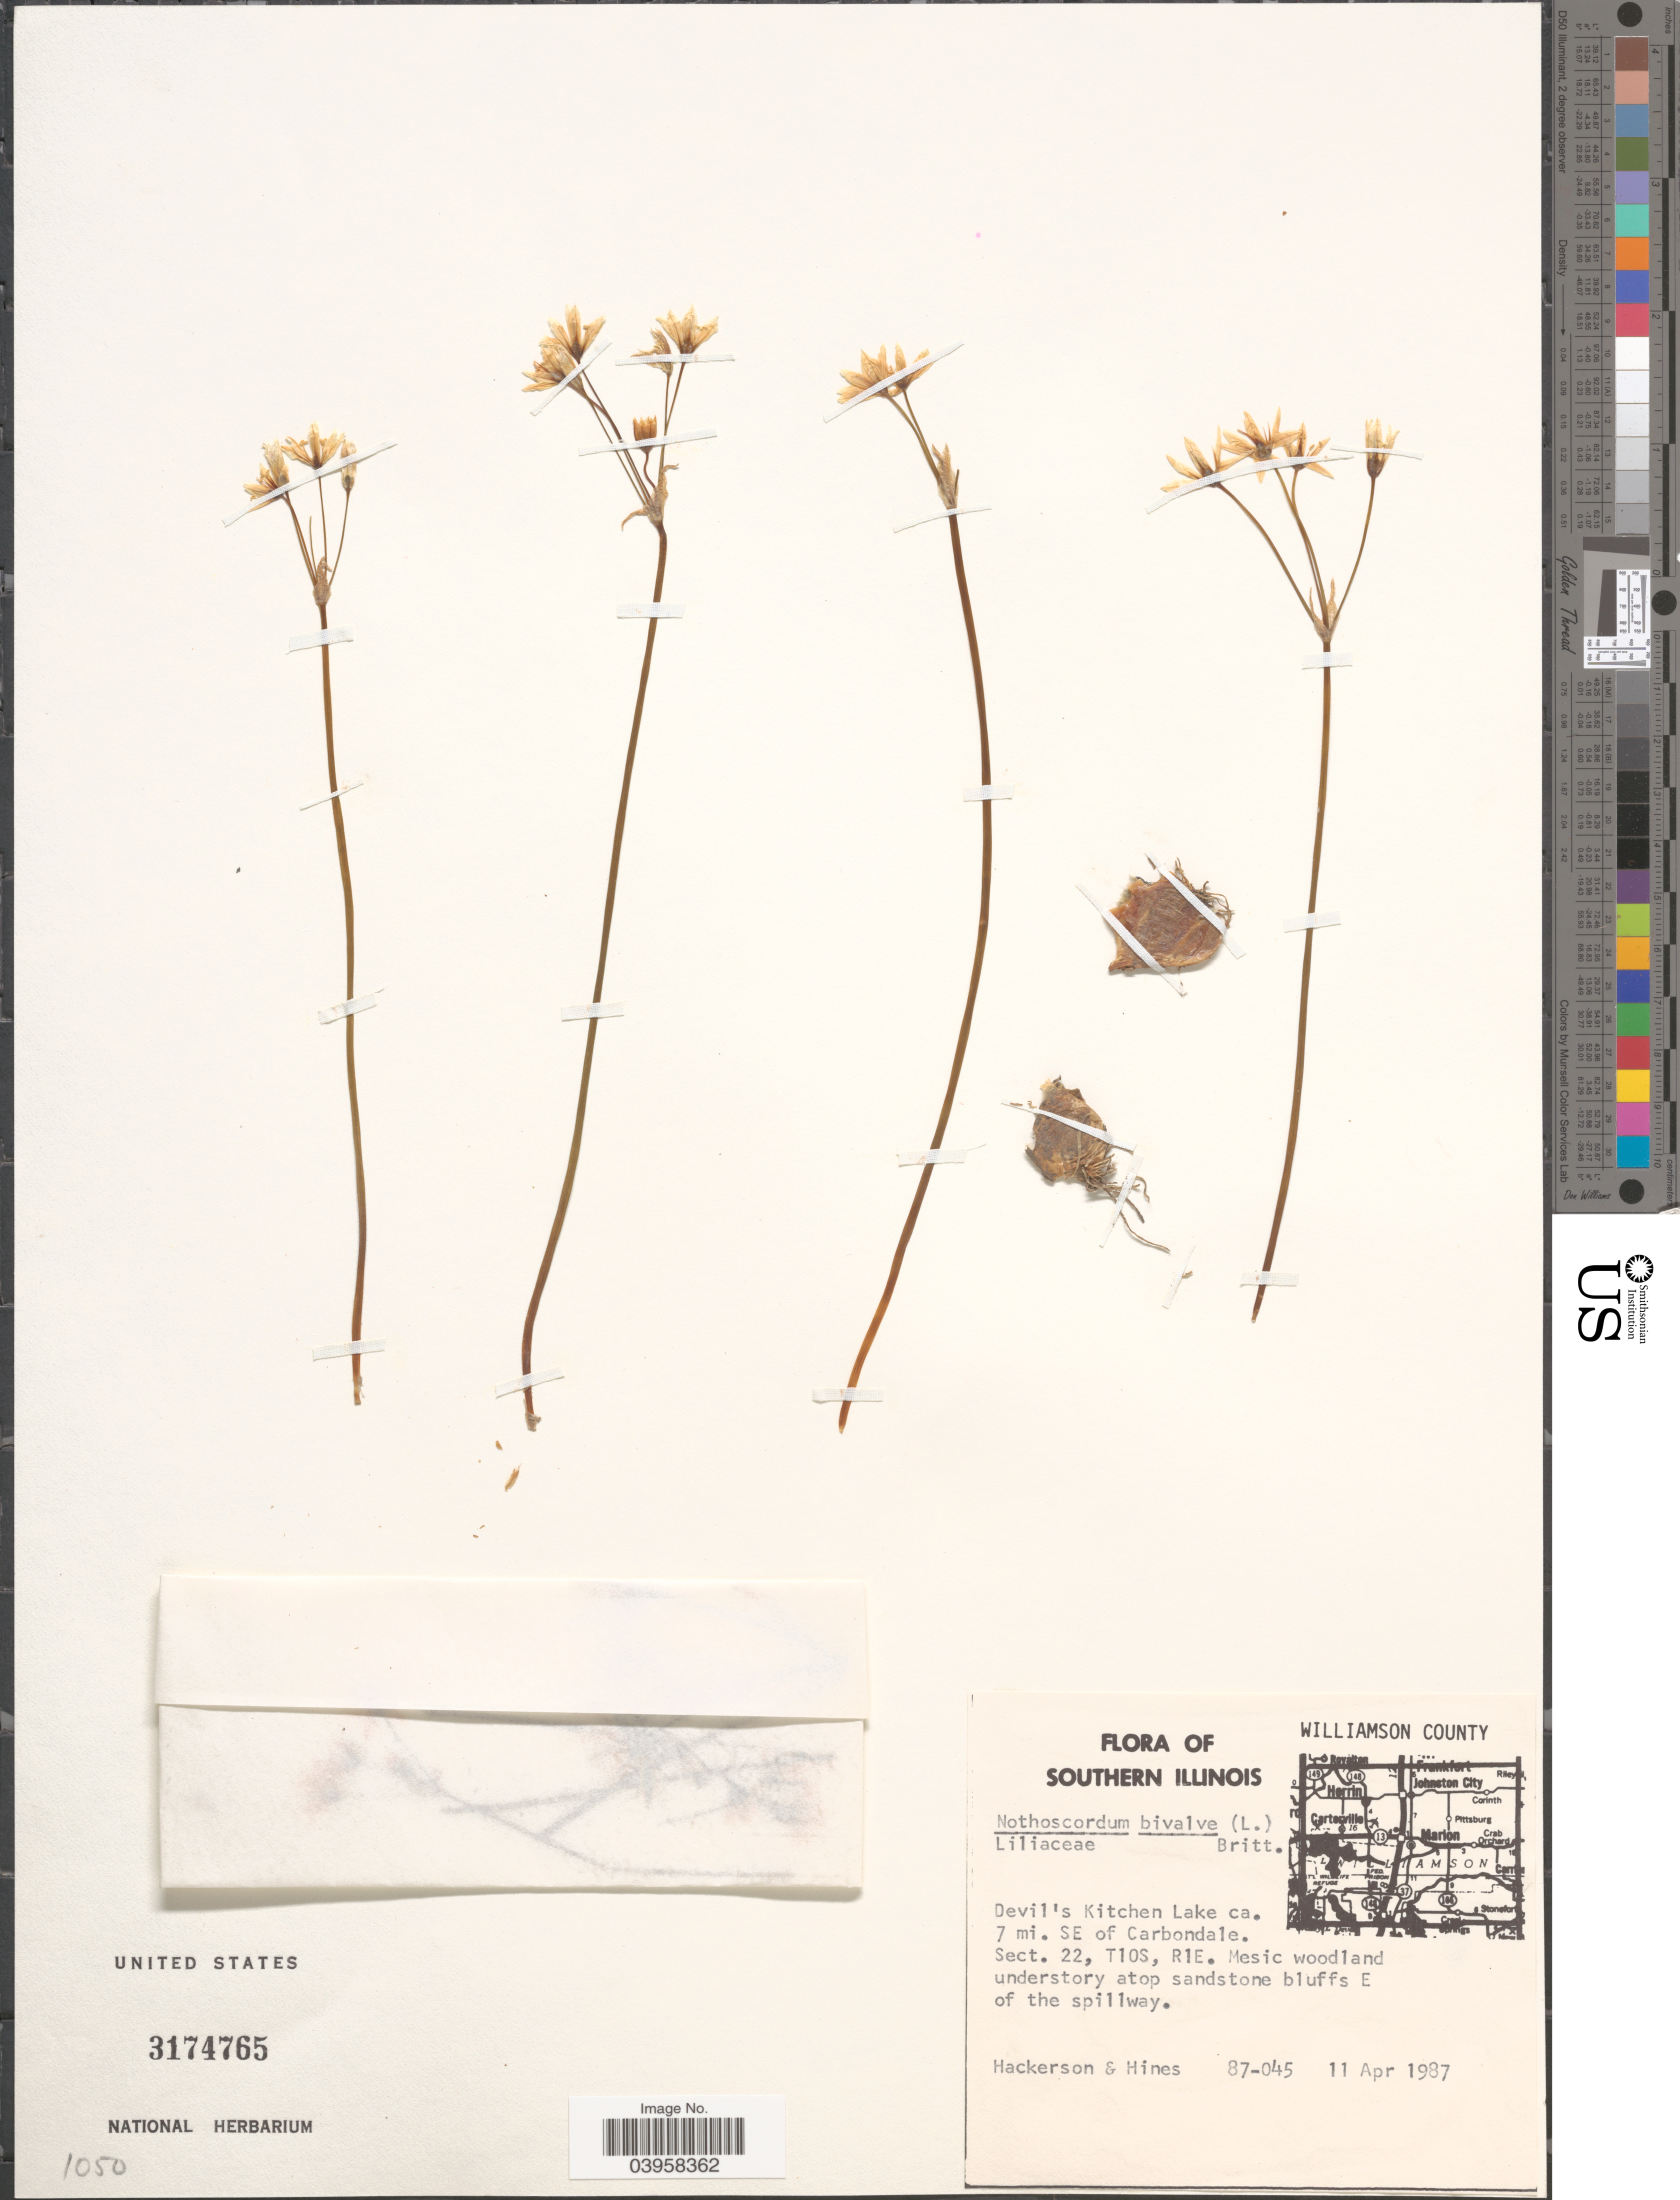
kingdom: Plantae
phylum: Tracheophyta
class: Liliopsida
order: Asparagales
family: Amaryllidaceae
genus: Nothoscordum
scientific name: Nothoscordum bivalve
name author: (L.) Britton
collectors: Hackerson & Hines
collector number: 87-045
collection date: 1987-04-11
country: United States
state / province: Illinois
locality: Southern Illinois. Williamson County. Devil's Kitchen Lake ca 7 mi. SE of Carbondale. Sect. 22, T10S, R1E. Mesic woodland understory atop sandstone bluffs E of the spillway.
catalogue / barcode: US 3174765